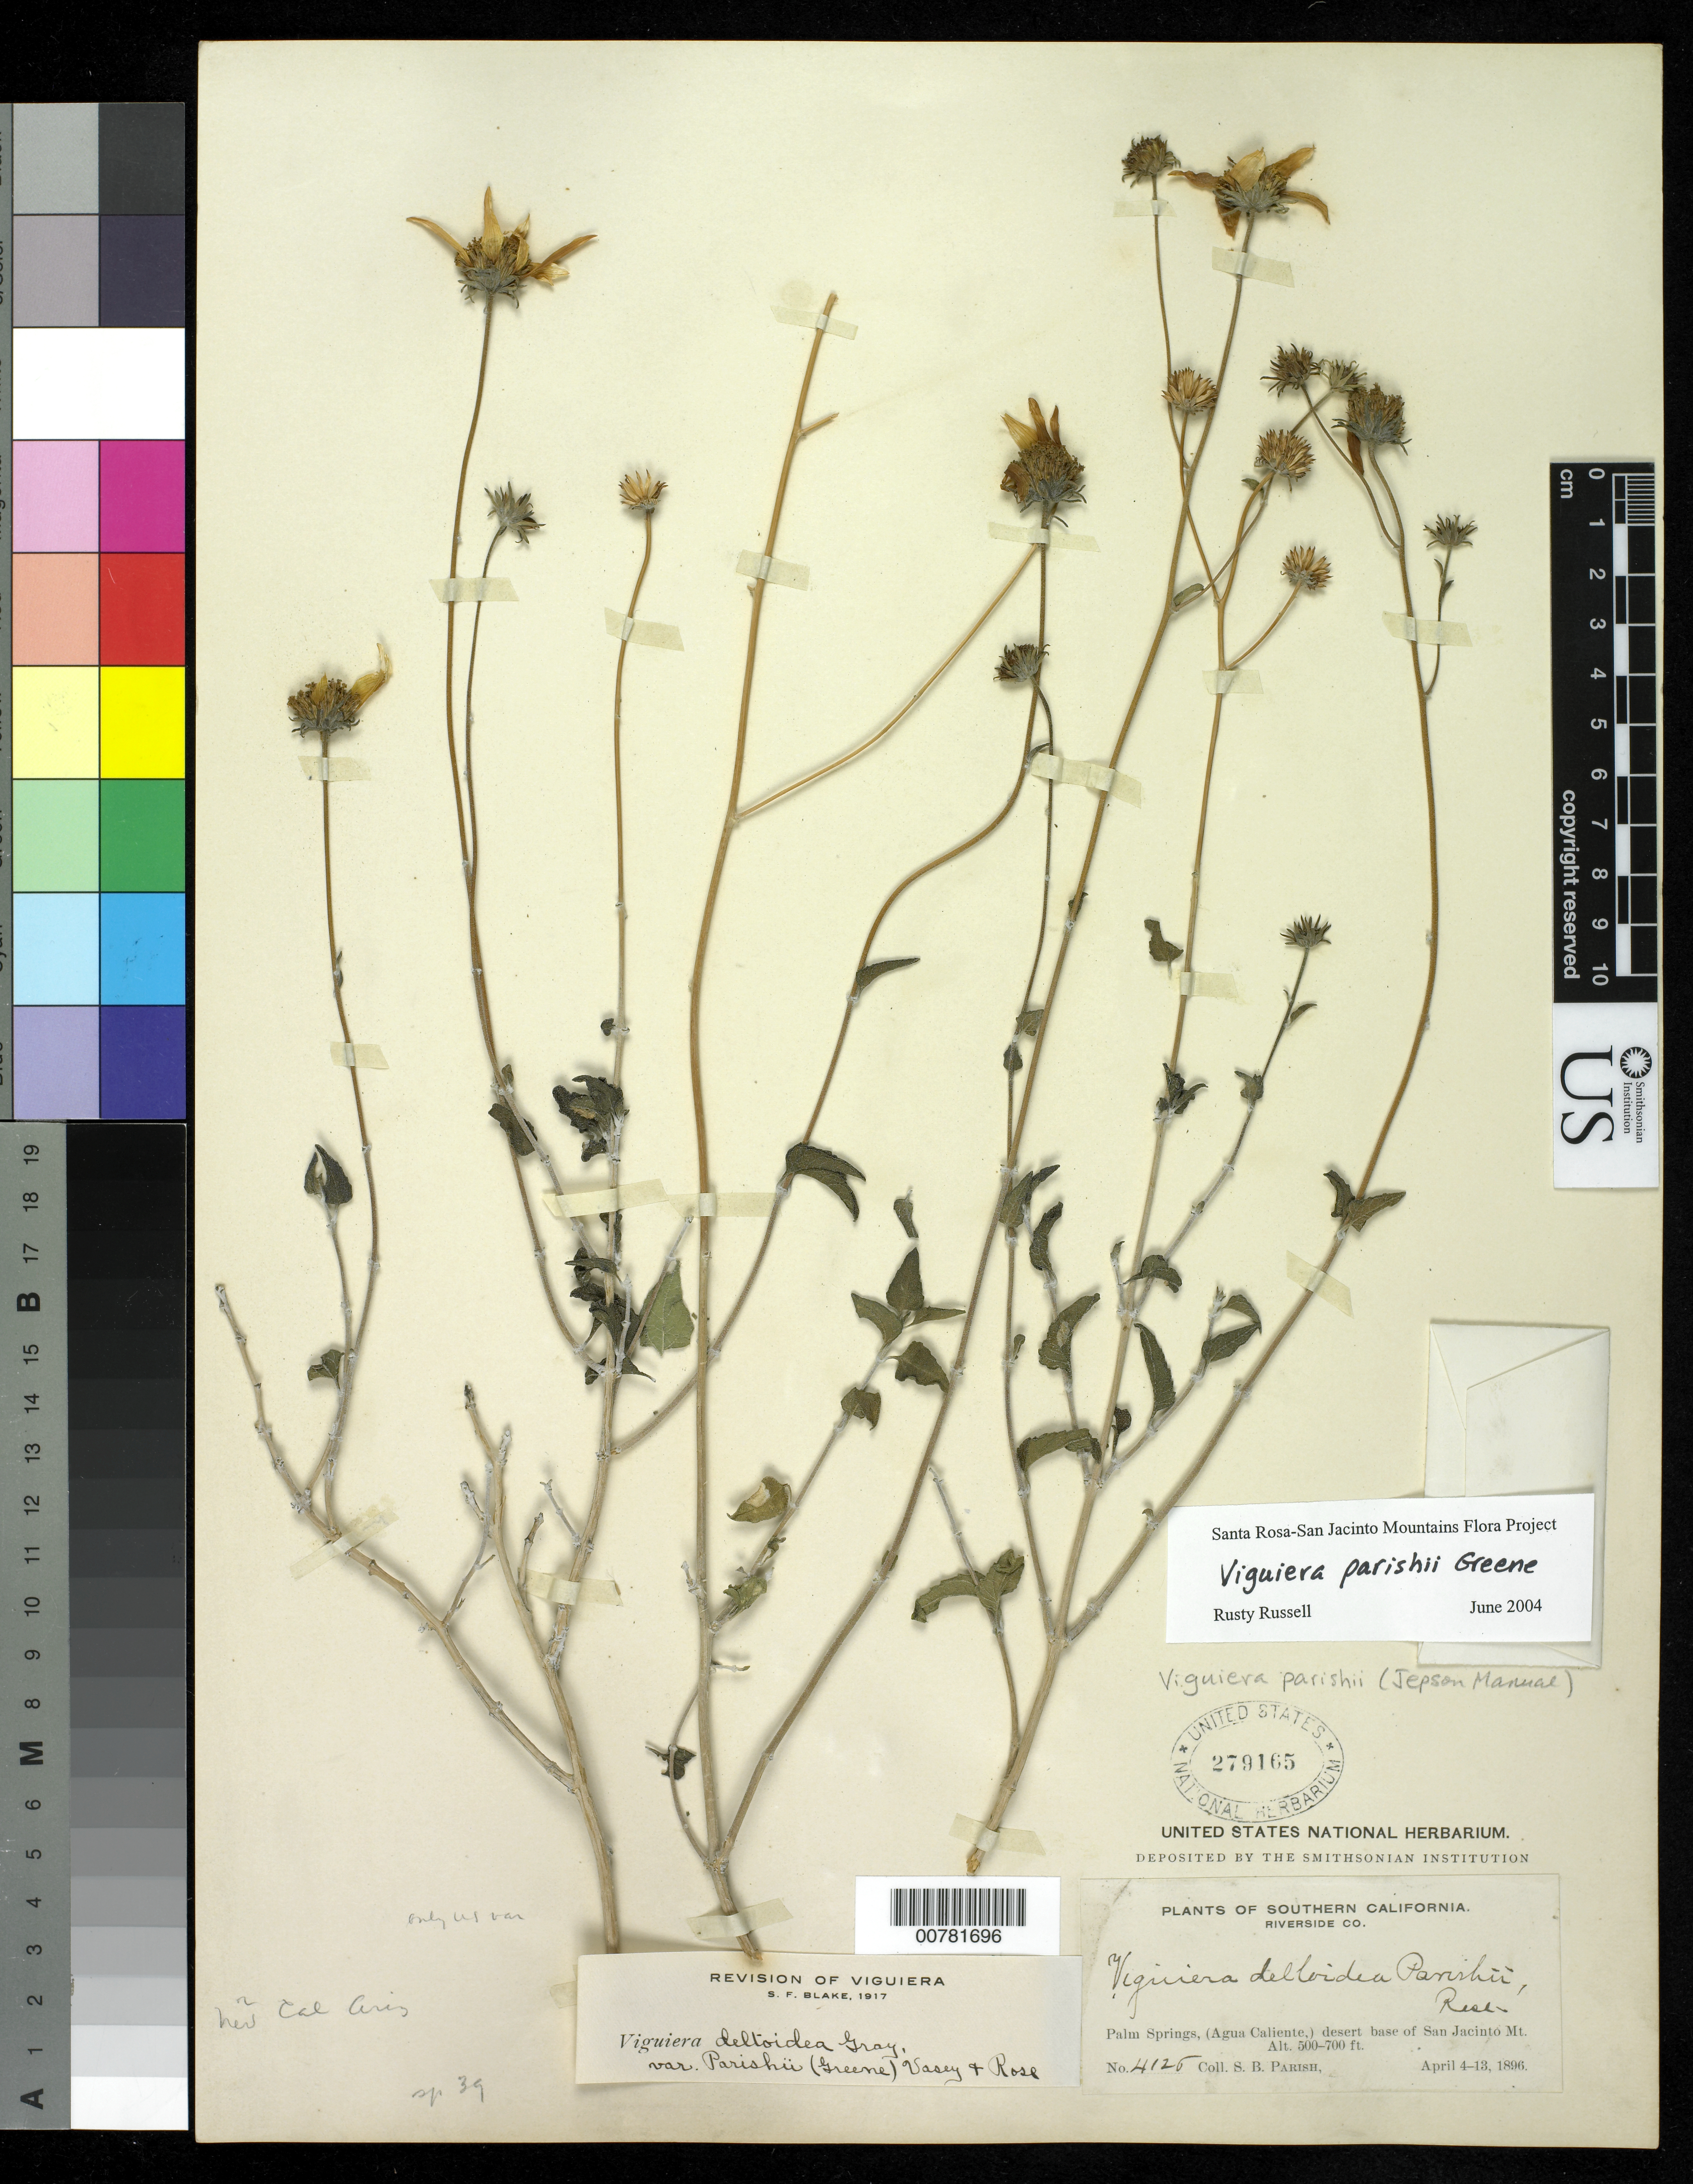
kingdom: Plantae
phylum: Tracheophyta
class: Magnoliopsida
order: Asterales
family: Asteraceae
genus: Viguiera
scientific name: Viguiera deltoidea var. parishii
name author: (Greene) Vasey & Rose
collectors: S. B. Parish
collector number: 4126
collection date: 1896-04-04/1896-04-13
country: United States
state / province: California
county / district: Riverside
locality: Southern California, Riverside Co, Palm springs, (Agua Caliente) desert base of San Jacinto Mt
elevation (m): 152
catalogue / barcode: US 279165